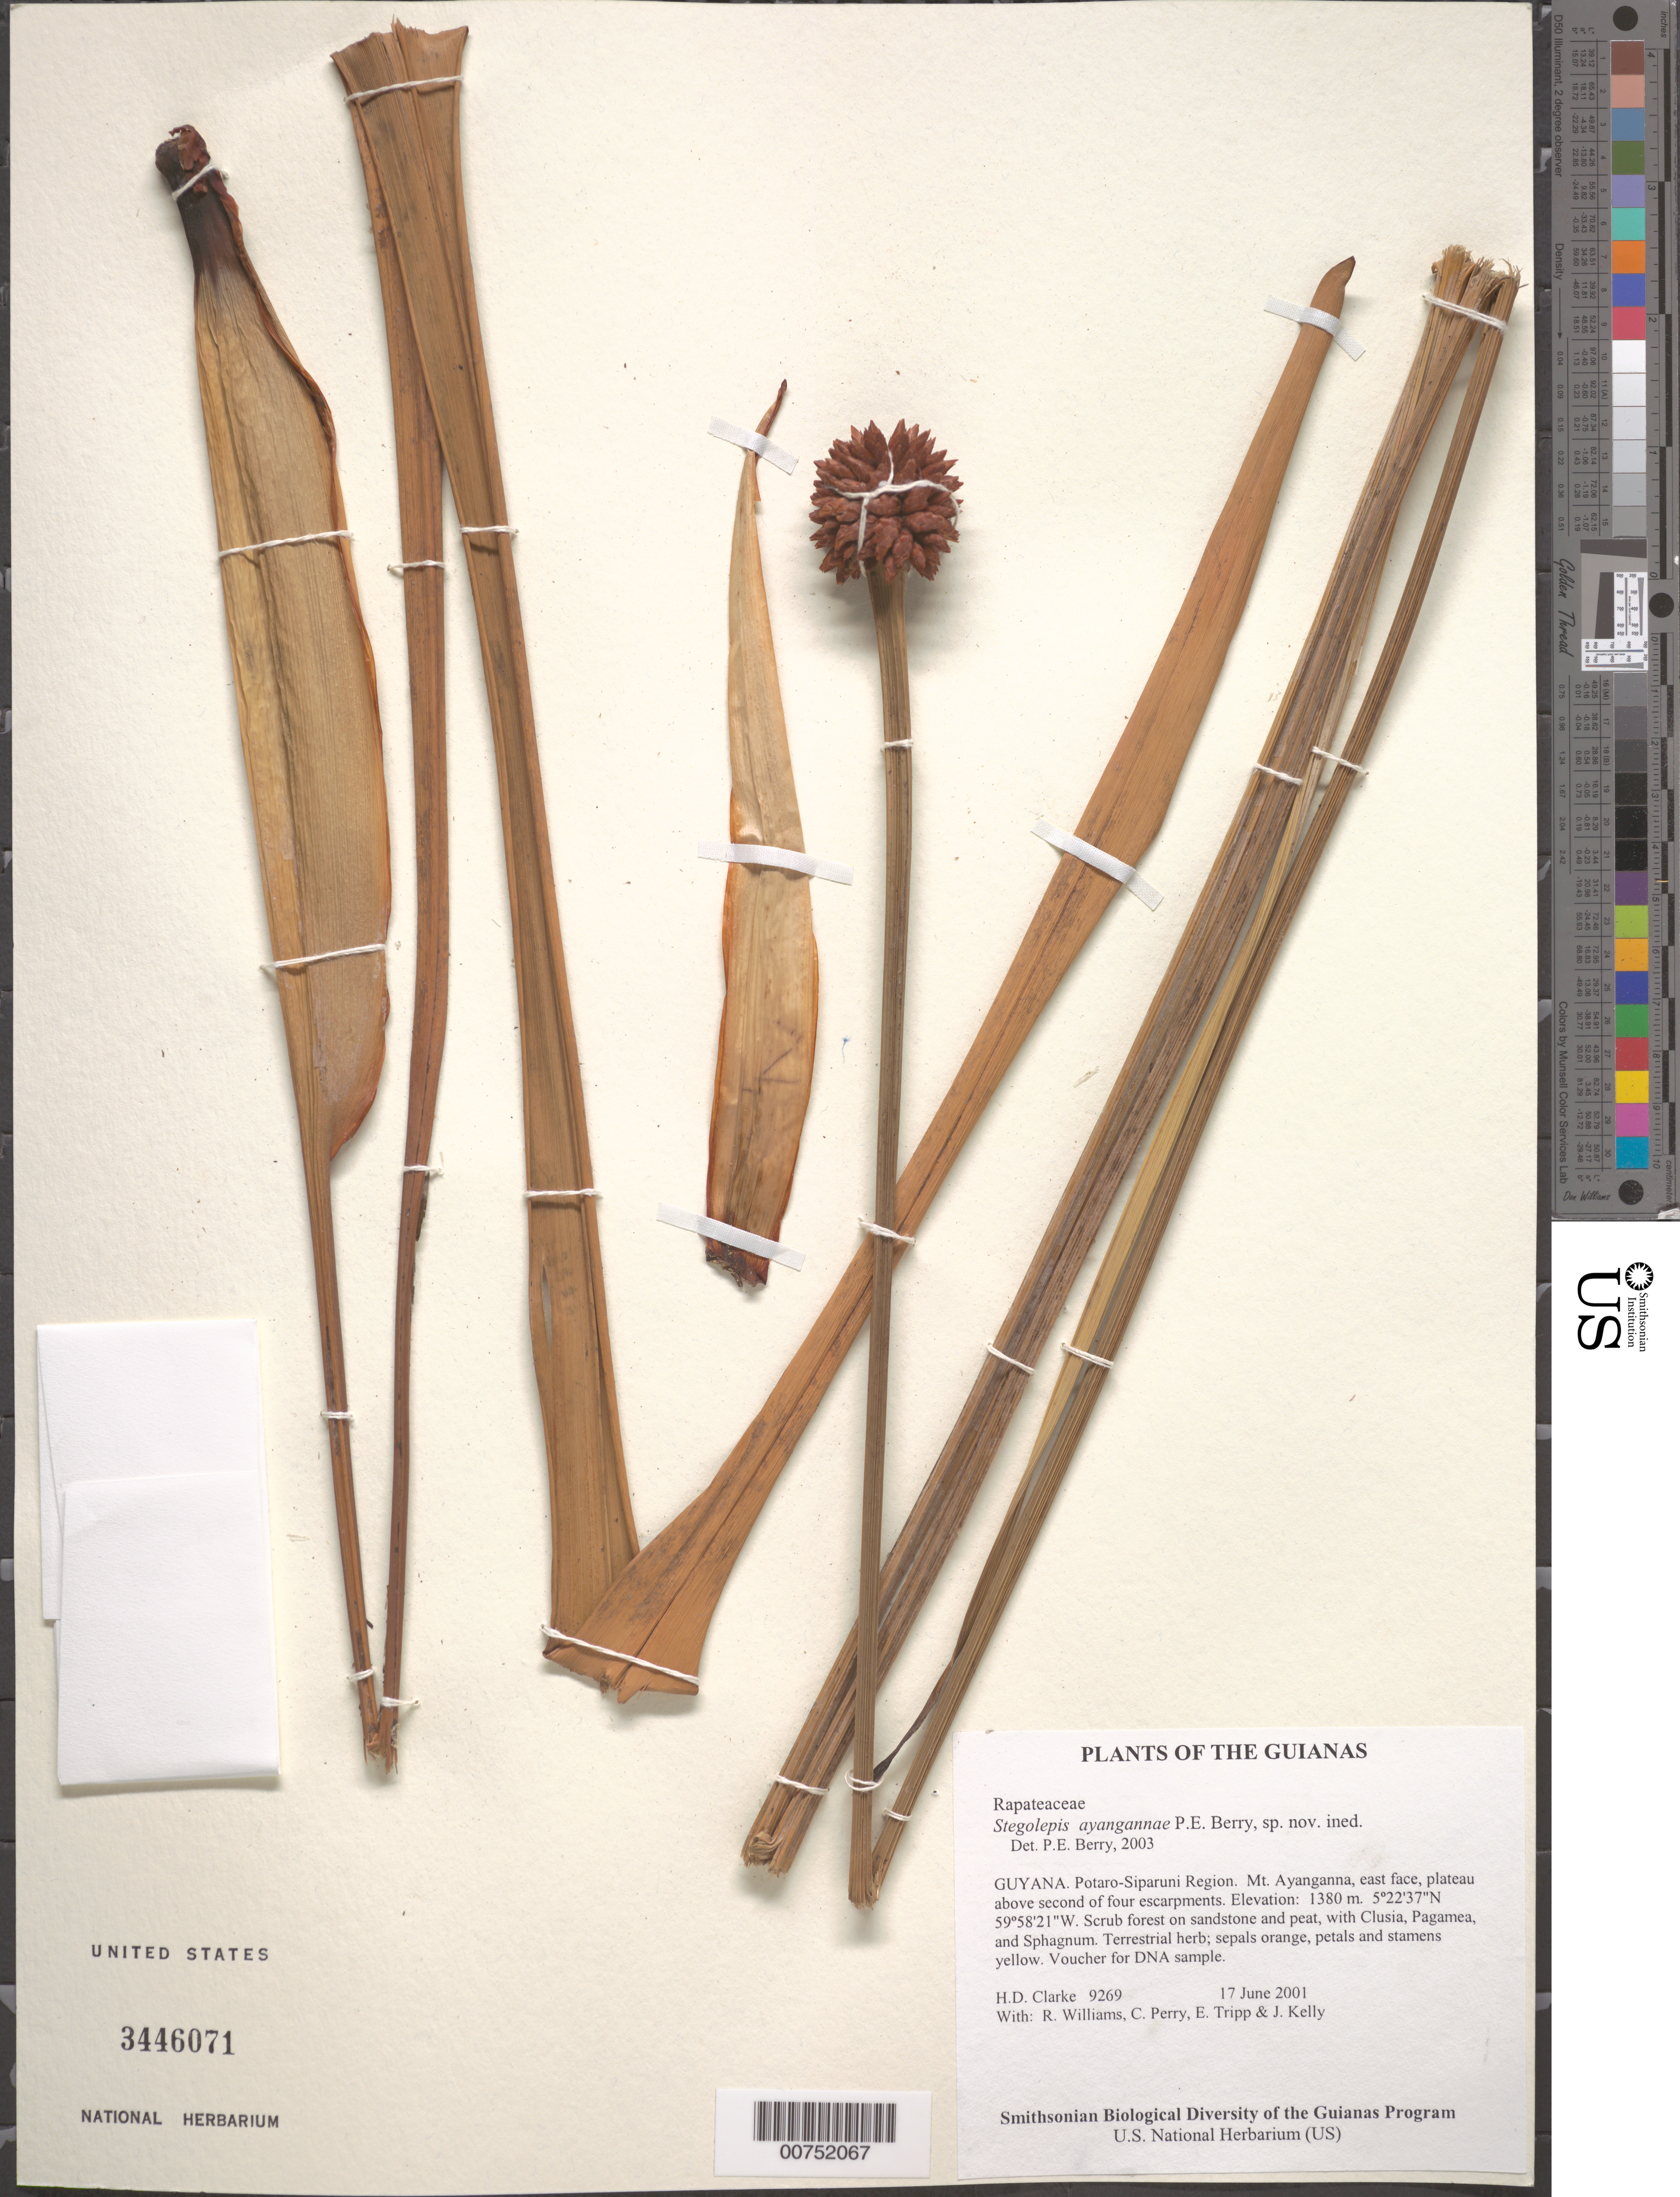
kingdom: Plantae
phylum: Tracheophyta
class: Liliopsida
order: Poales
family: Rapateaceae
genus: Stegolepis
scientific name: Stegolepis ayangannae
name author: P.E. Berry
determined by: Berry, P. E., (WIS), University of Wisconsin - Madison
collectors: H. D. Clarke, R. Williams, C. Perry, E. Tripp & J. Kelly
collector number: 9269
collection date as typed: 17 June 2001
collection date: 2001-06-17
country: Guyana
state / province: Potaro-Siparuni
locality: Mt. Ayanganna, east face, plateau above second of four escarpments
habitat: Scrub forest on sandstone and peat, with Clusia, Pagamea, and Sphagnum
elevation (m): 1380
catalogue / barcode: US 3446071